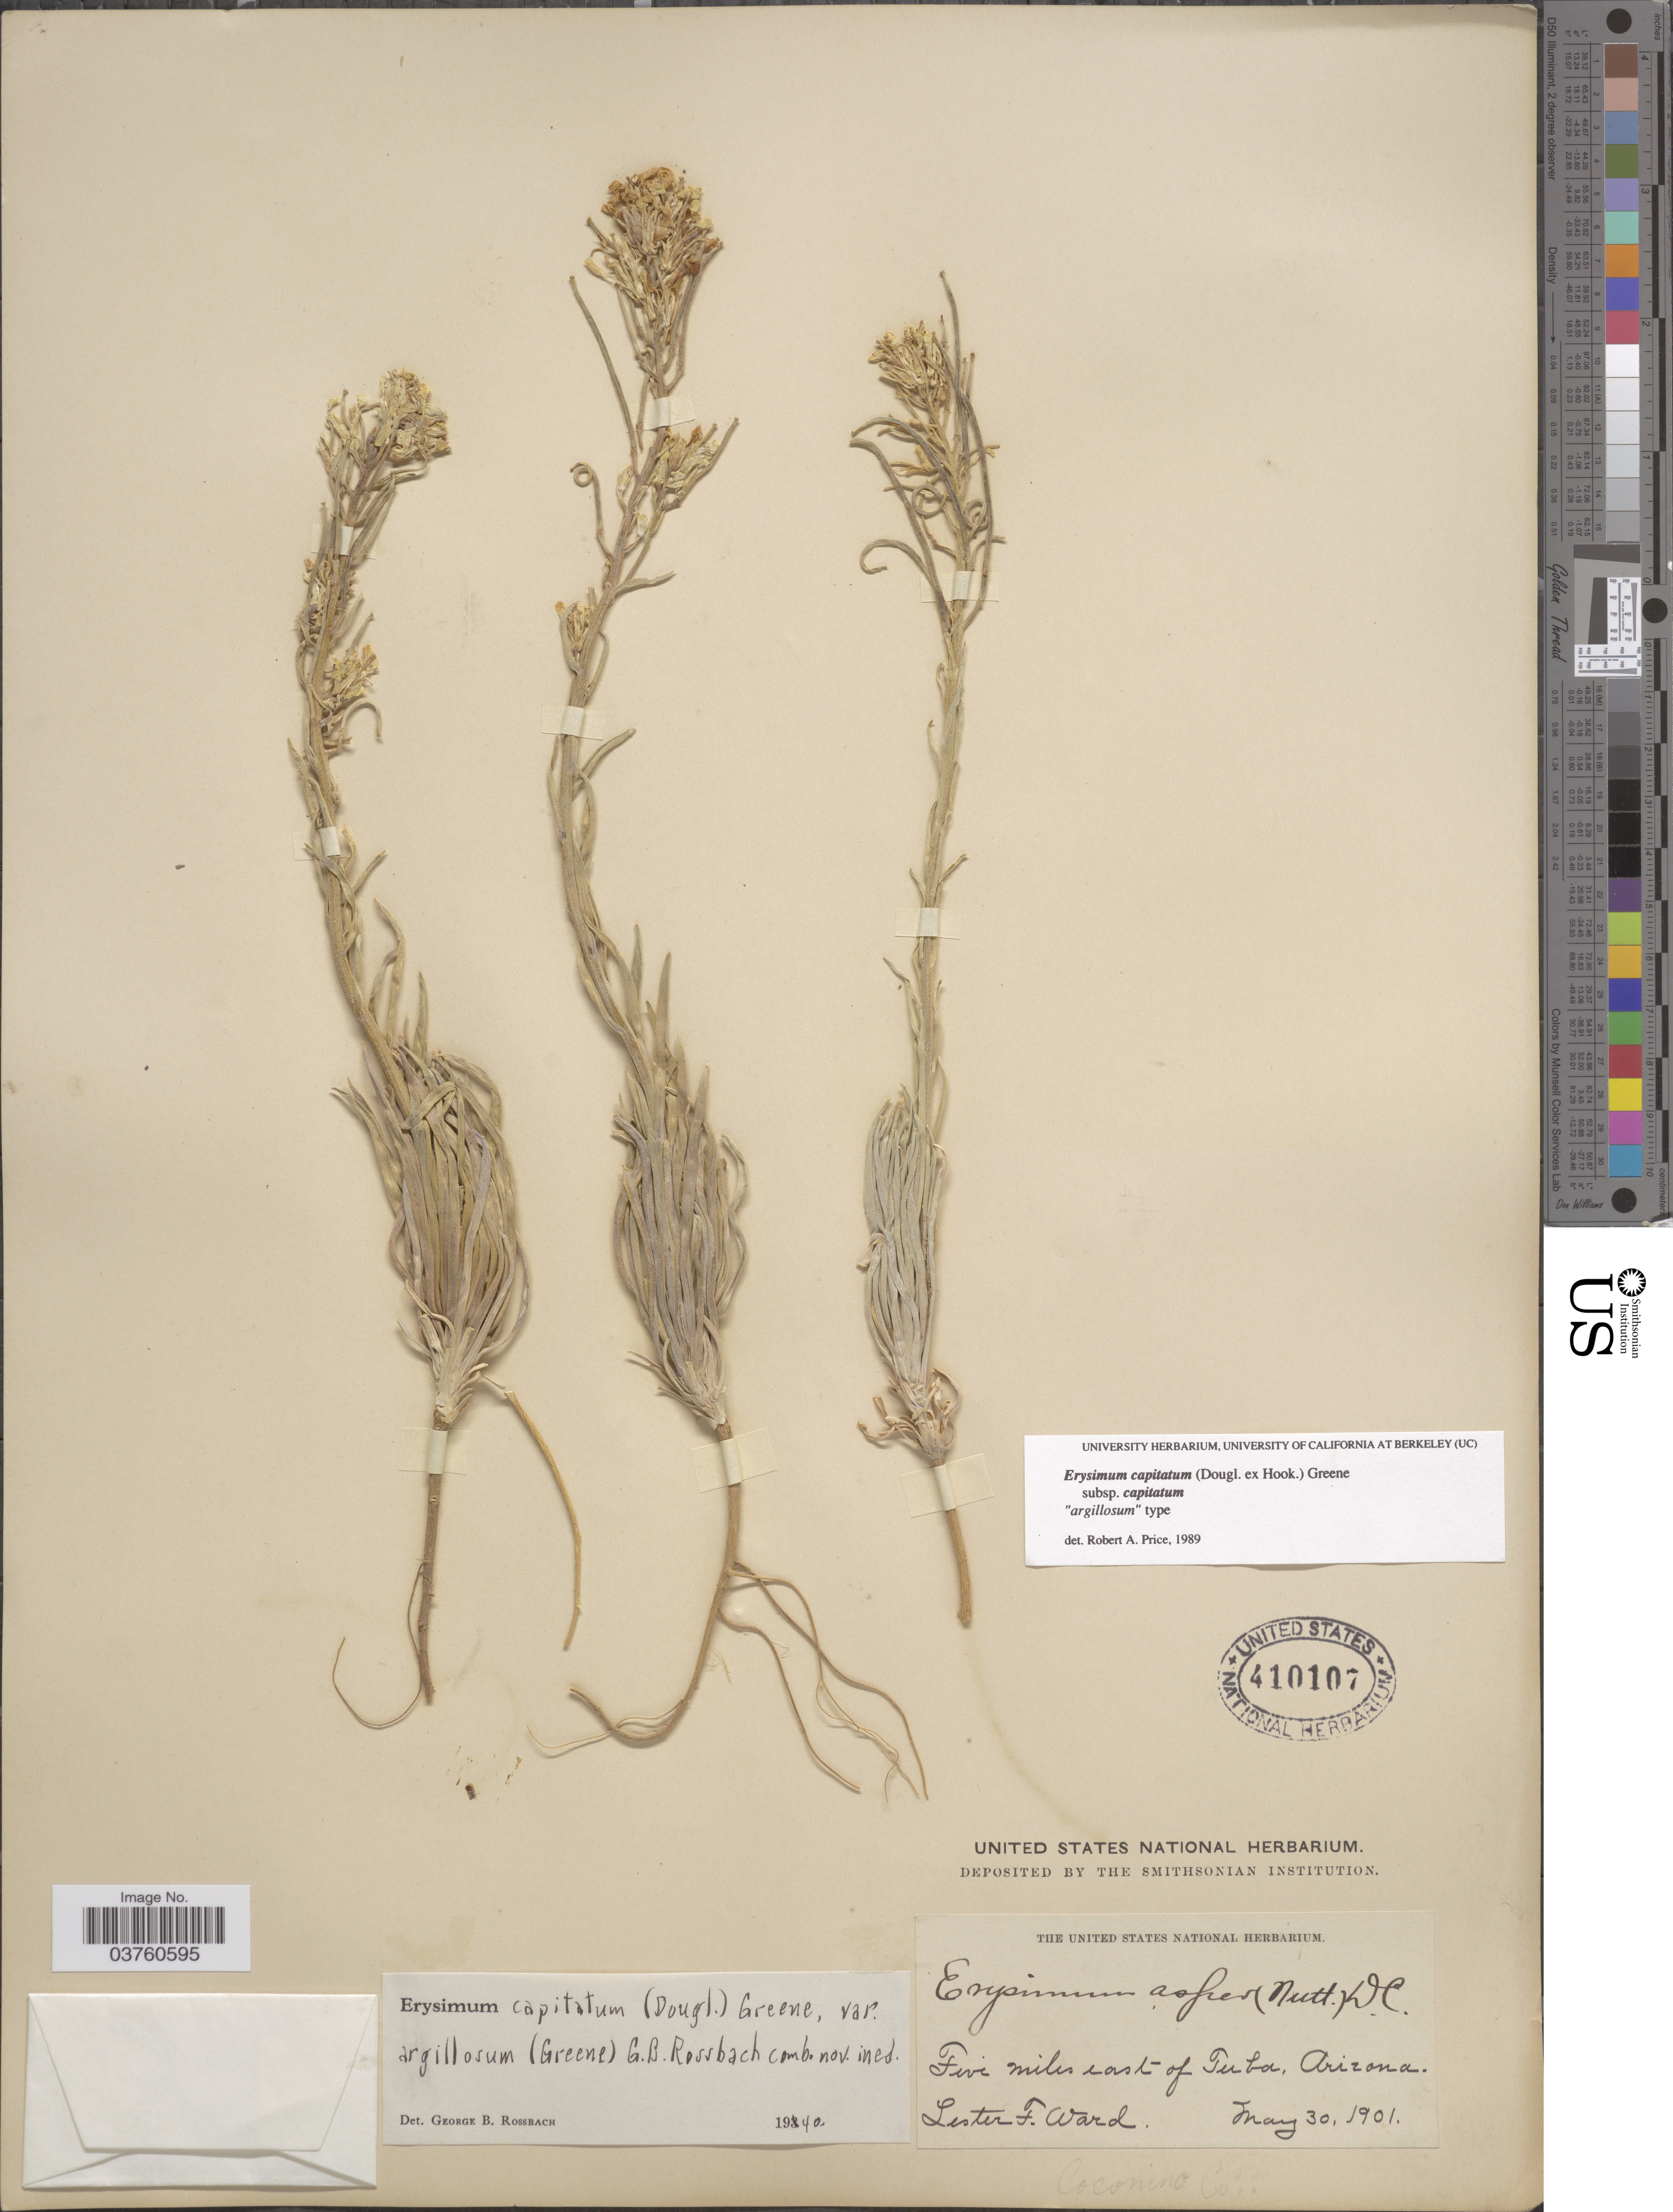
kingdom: Plantae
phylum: Tracheophyta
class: Magnoliopsida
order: Brassicales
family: Brassicaceae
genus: Erysimum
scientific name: Erysimum capitatum subsp. capitatum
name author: (Douglas ex Hook.) Greene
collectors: L. F. Ward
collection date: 1901-05-30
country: United States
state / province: Arizona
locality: Five miles east of Tuba. Coconino Co.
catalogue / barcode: US 410107